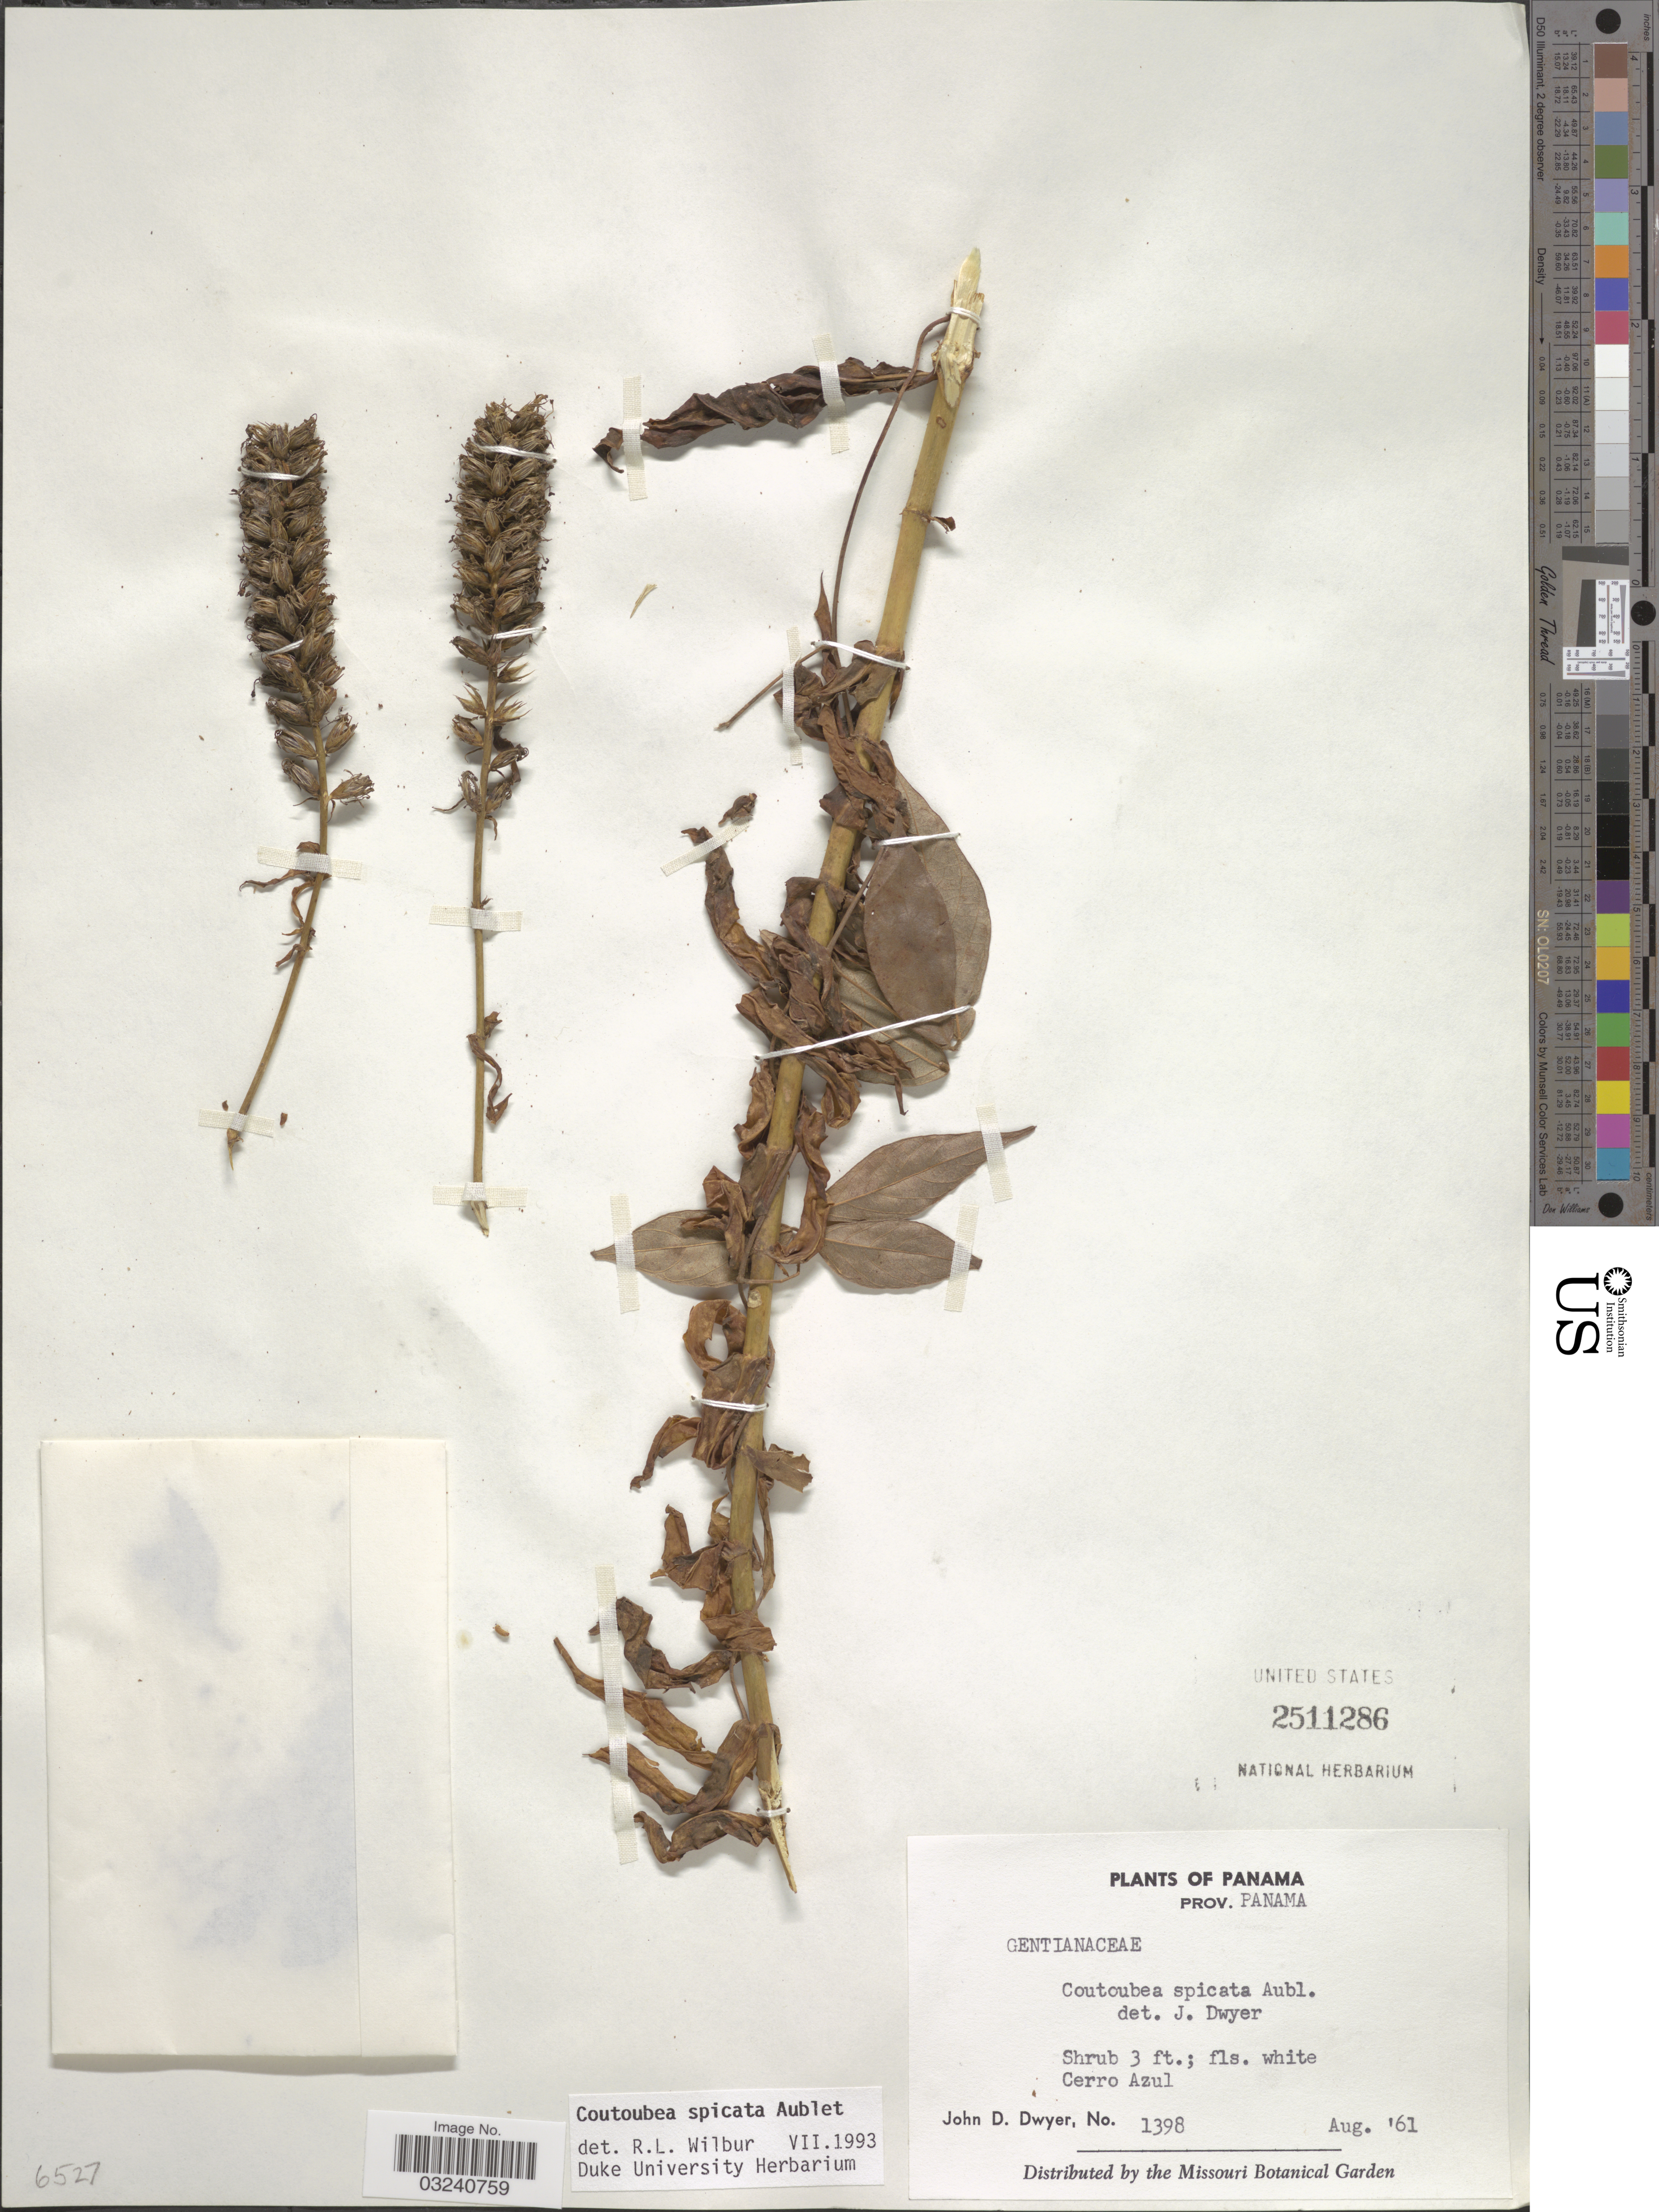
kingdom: Plantae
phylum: Tracheophyta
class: Magnoliopsida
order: Gentianales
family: Gentianaceae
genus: Coutoubea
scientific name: Coutoubea spicata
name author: Aubl.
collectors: J. D. Dwyer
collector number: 1398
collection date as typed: Transcribed d/m/y: /8/61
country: Panama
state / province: Panamá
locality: Cerro Azul.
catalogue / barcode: US 2511286